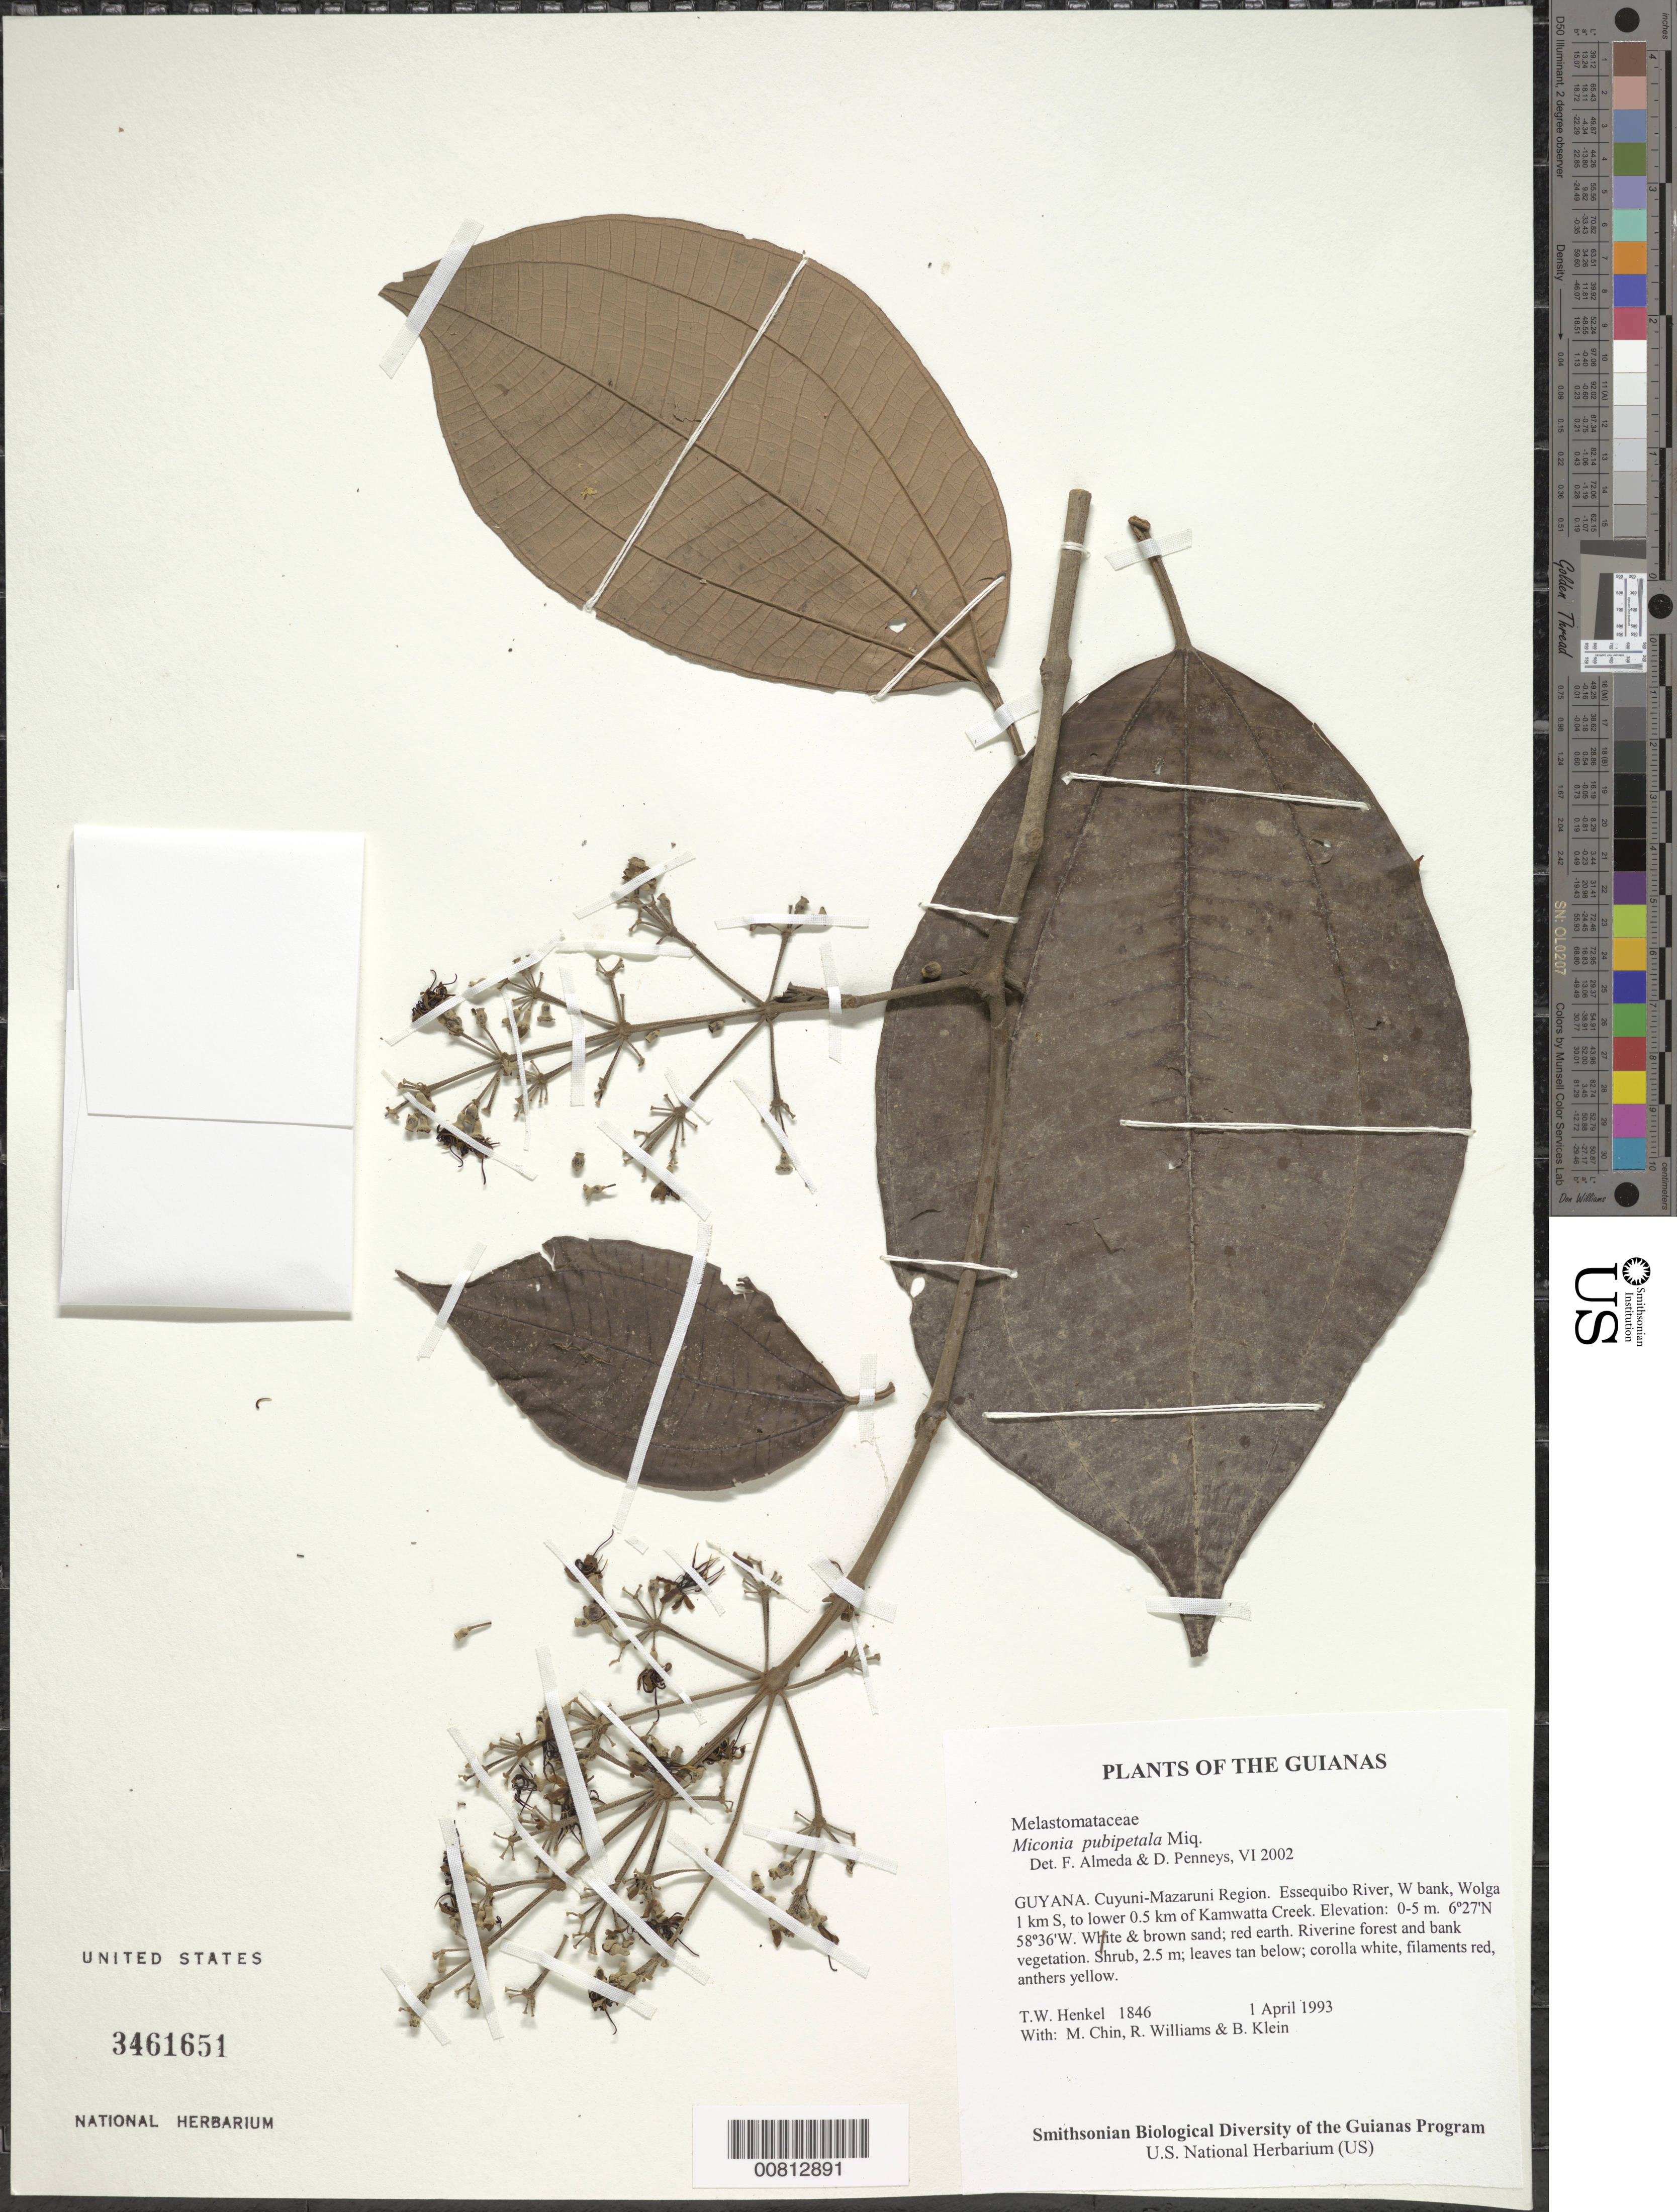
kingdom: Plantae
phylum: Tracheophyta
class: Magnoliopsida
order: Myrtales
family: Melastomataceae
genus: Miconia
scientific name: Miconia pubipetala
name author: Miq.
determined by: Almeda, F.; Penneys, D. S.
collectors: T. Henkel, M. Chin, R. Williams & B. Klein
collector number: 1846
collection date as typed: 1 April 1993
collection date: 1993-04-01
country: Guyana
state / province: Cuyuni-Mazaruni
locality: Essequibo River, W bank, Wolga 1 km S, to lower 0.5 km of Kamwatta Creek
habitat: White & brown sand; red earth. Riverine forest and bank vegetation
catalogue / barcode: US 3461651